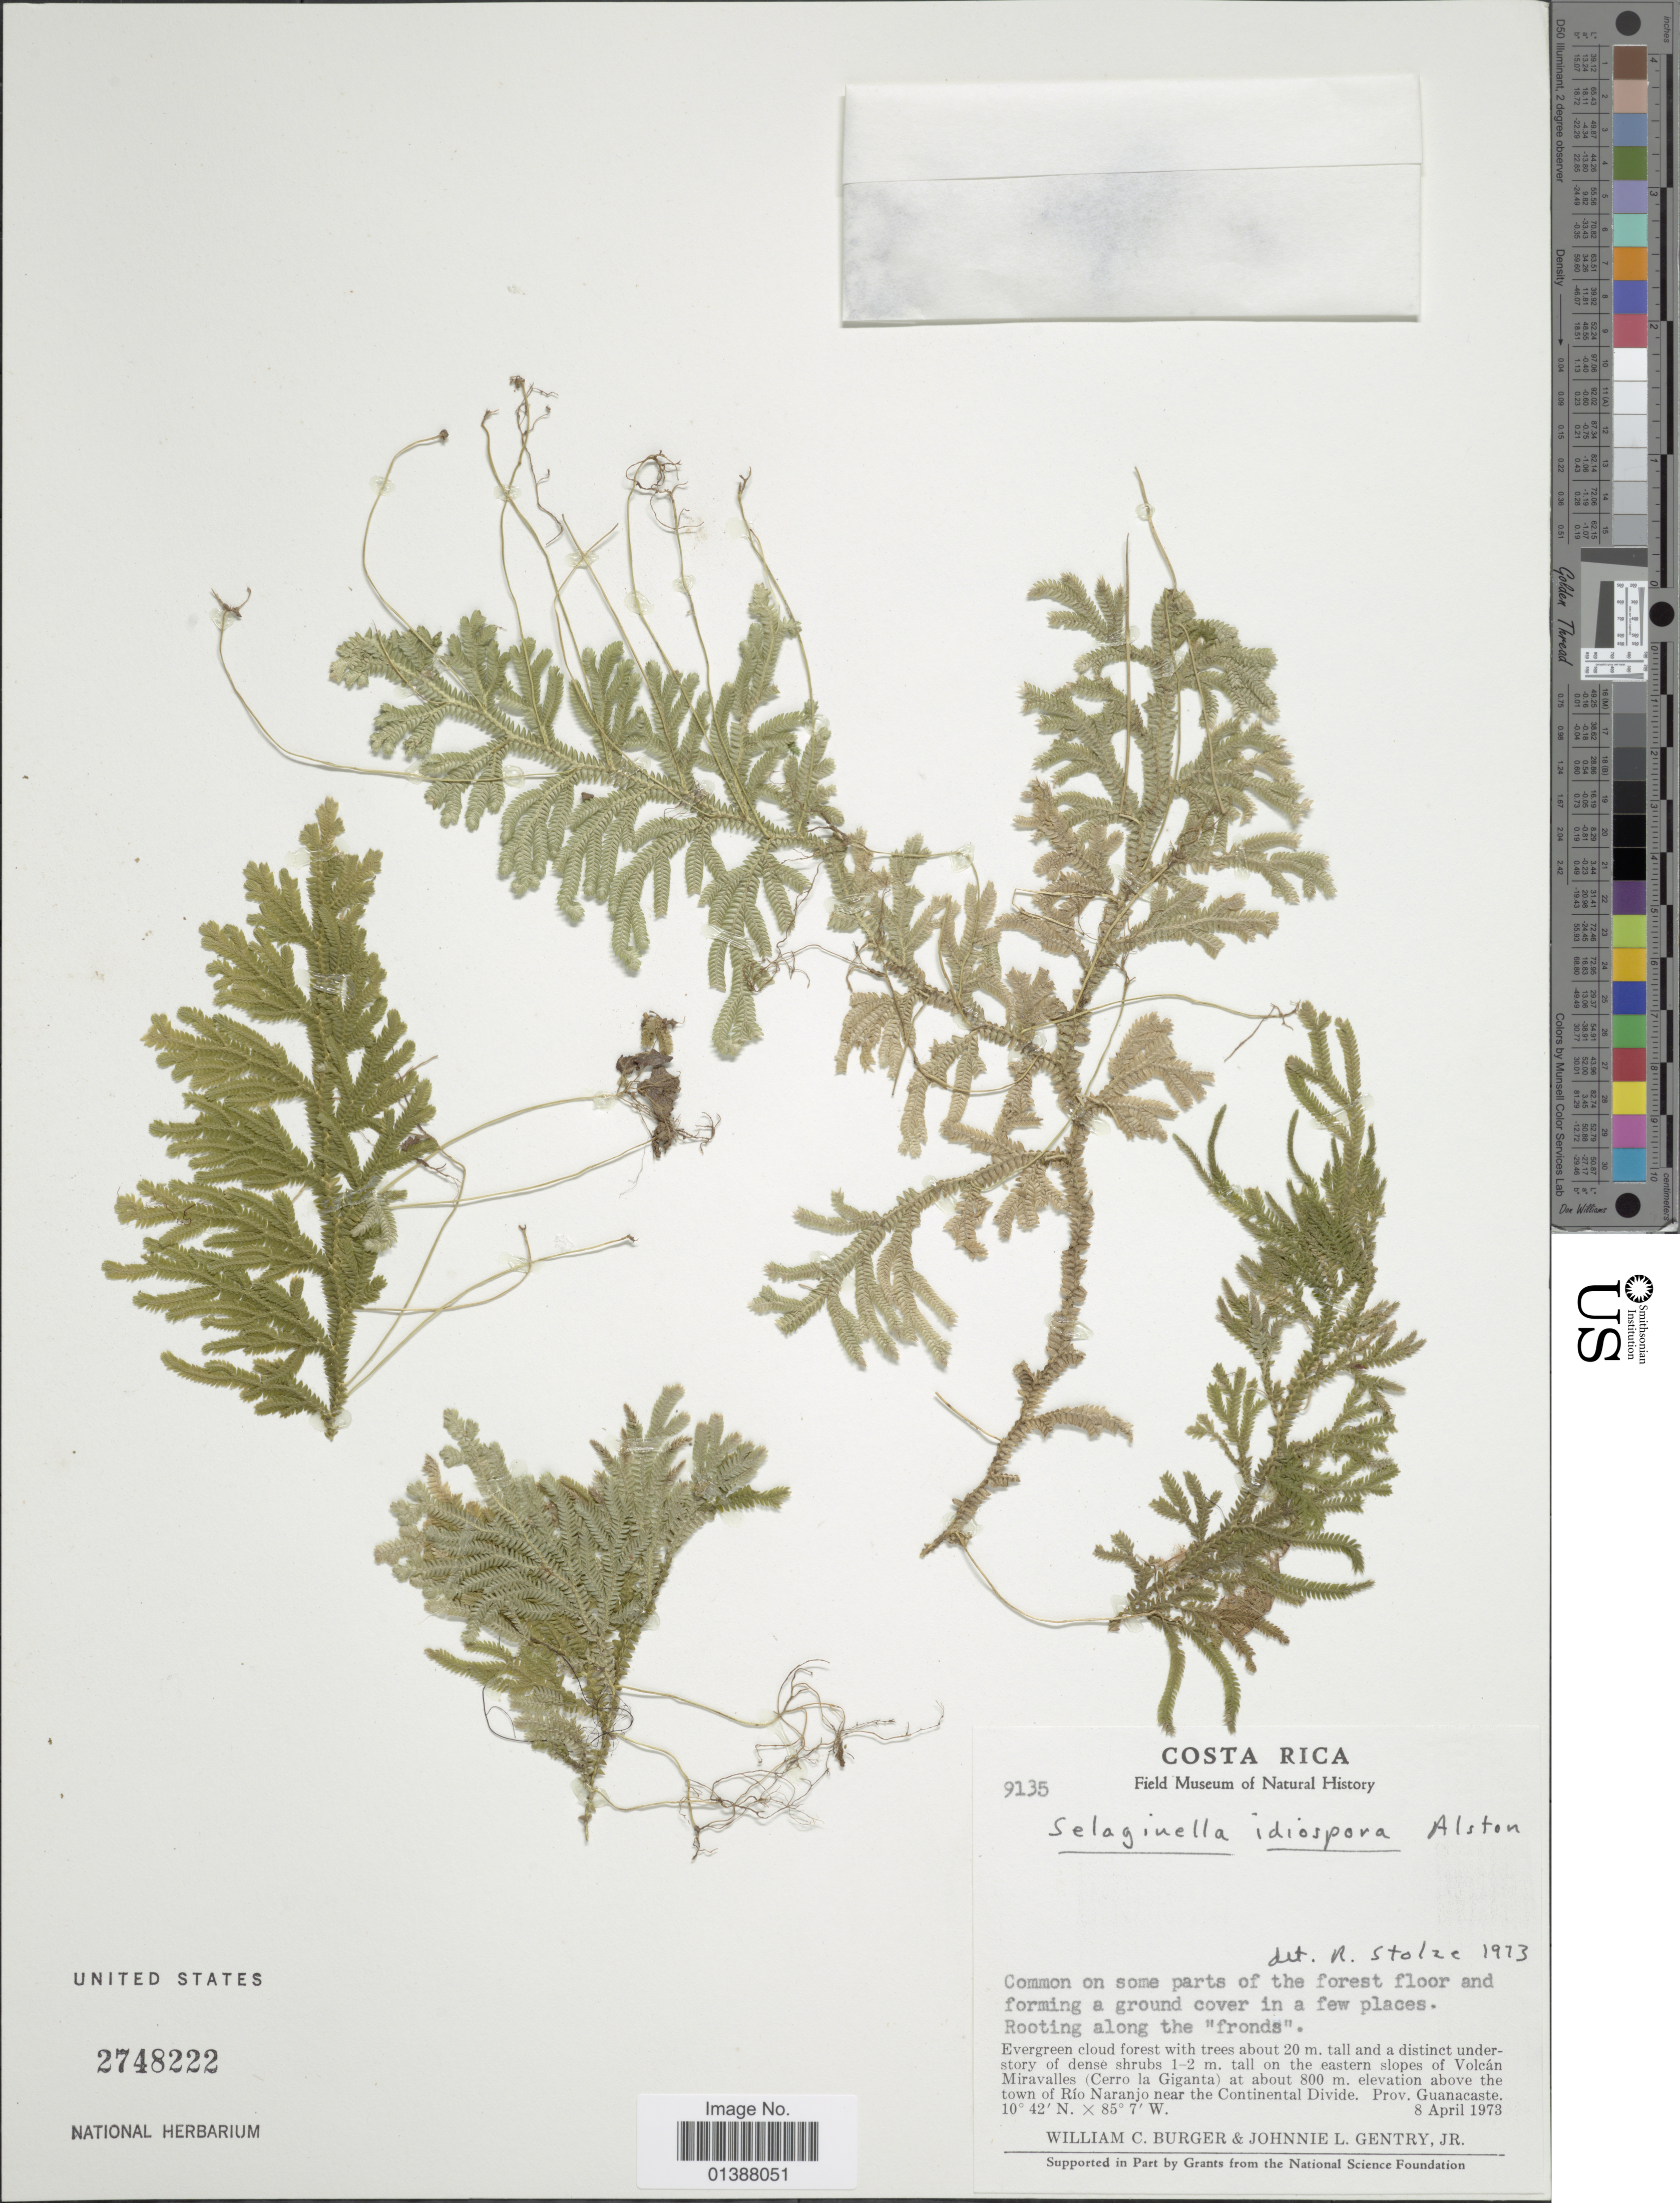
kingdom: Plantae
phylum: Tracheophyta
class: Lycopodiopsida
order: Selaginellales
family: Selaginellaceae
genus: Selaginella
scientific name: Selaginella idiospora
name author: Alston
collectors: W. Burger & J. L. Gentry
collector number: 9135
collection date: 1973-04-08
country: Costa Rica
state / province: Guanacaste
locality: On the eastern slopes of Volcán Miravalles (Cerro la Giganta), above the town of Río Naranjo near the Continental Divide. Prov. Guanacaste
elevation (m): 800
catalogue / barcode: US 2748222